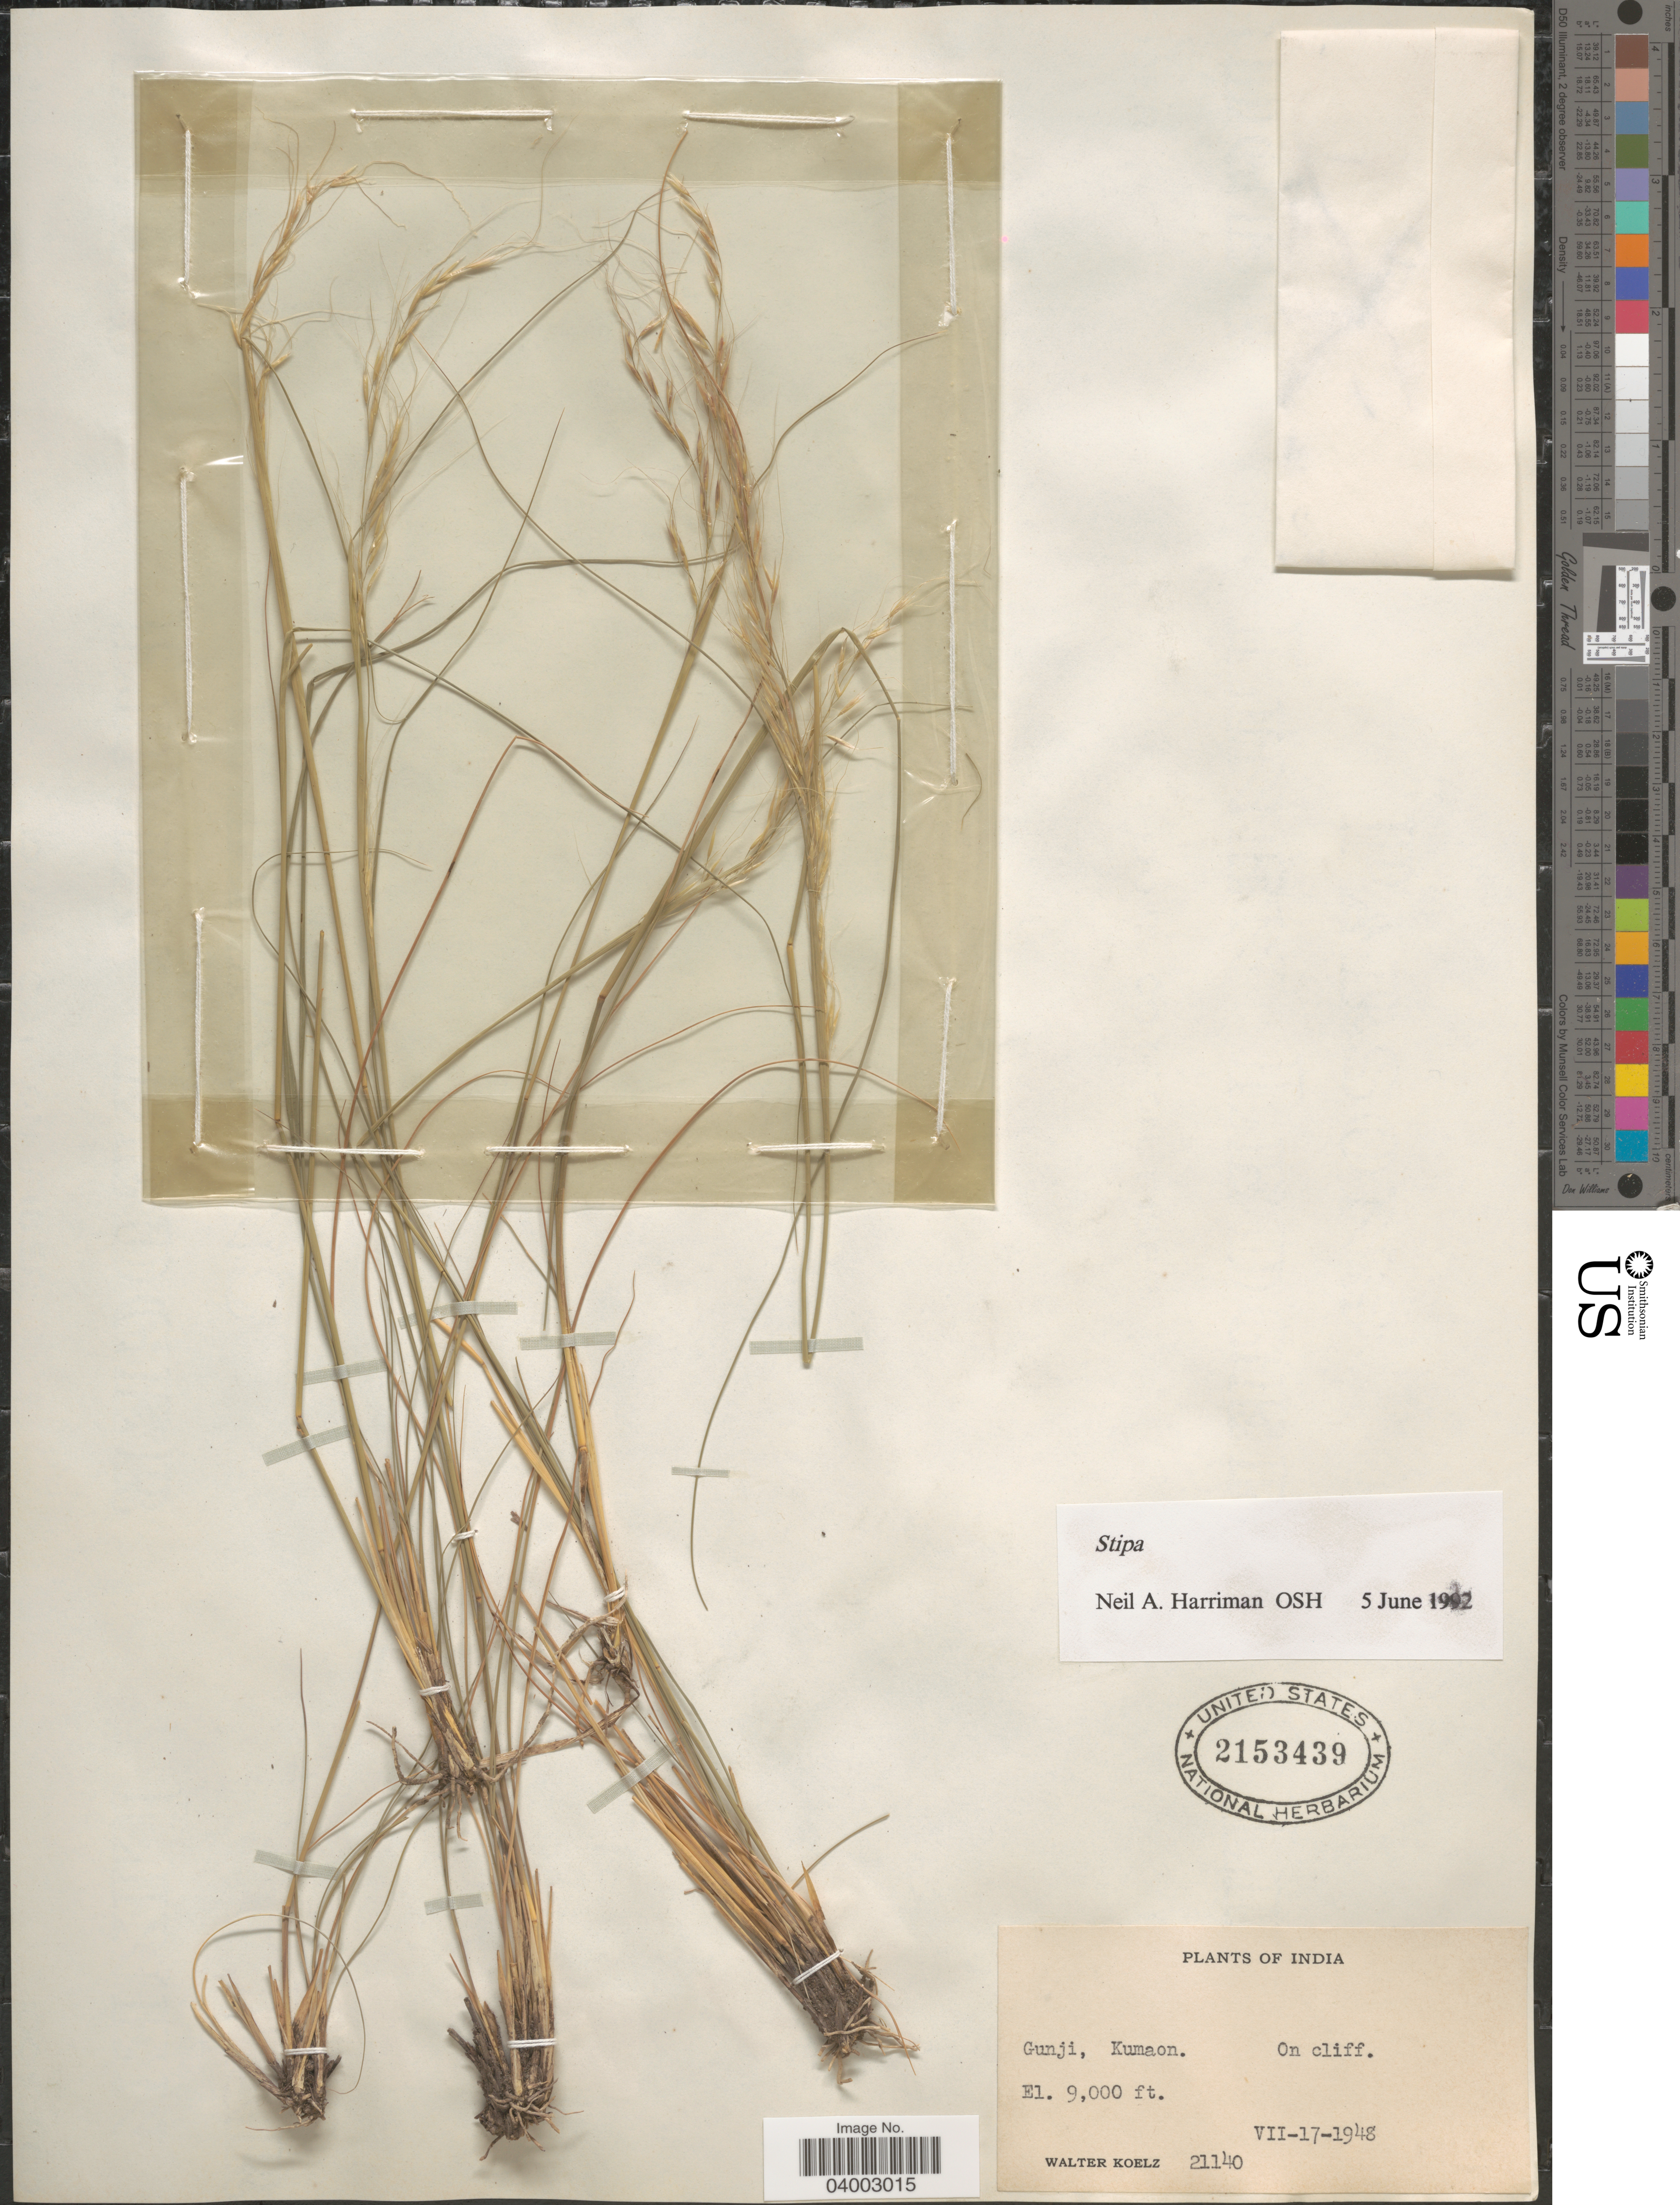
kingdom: Plantae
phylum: Tracheophyta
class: Liliopsida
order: Poales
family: Poaceae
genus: Stipa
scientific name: Stipa sp.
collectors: W. N. Koelz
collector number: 21140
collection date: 1948-07-17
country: India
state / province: Uttarakhand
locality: Gunji, Kumaon.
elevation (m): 2743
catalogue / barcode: US 2153439